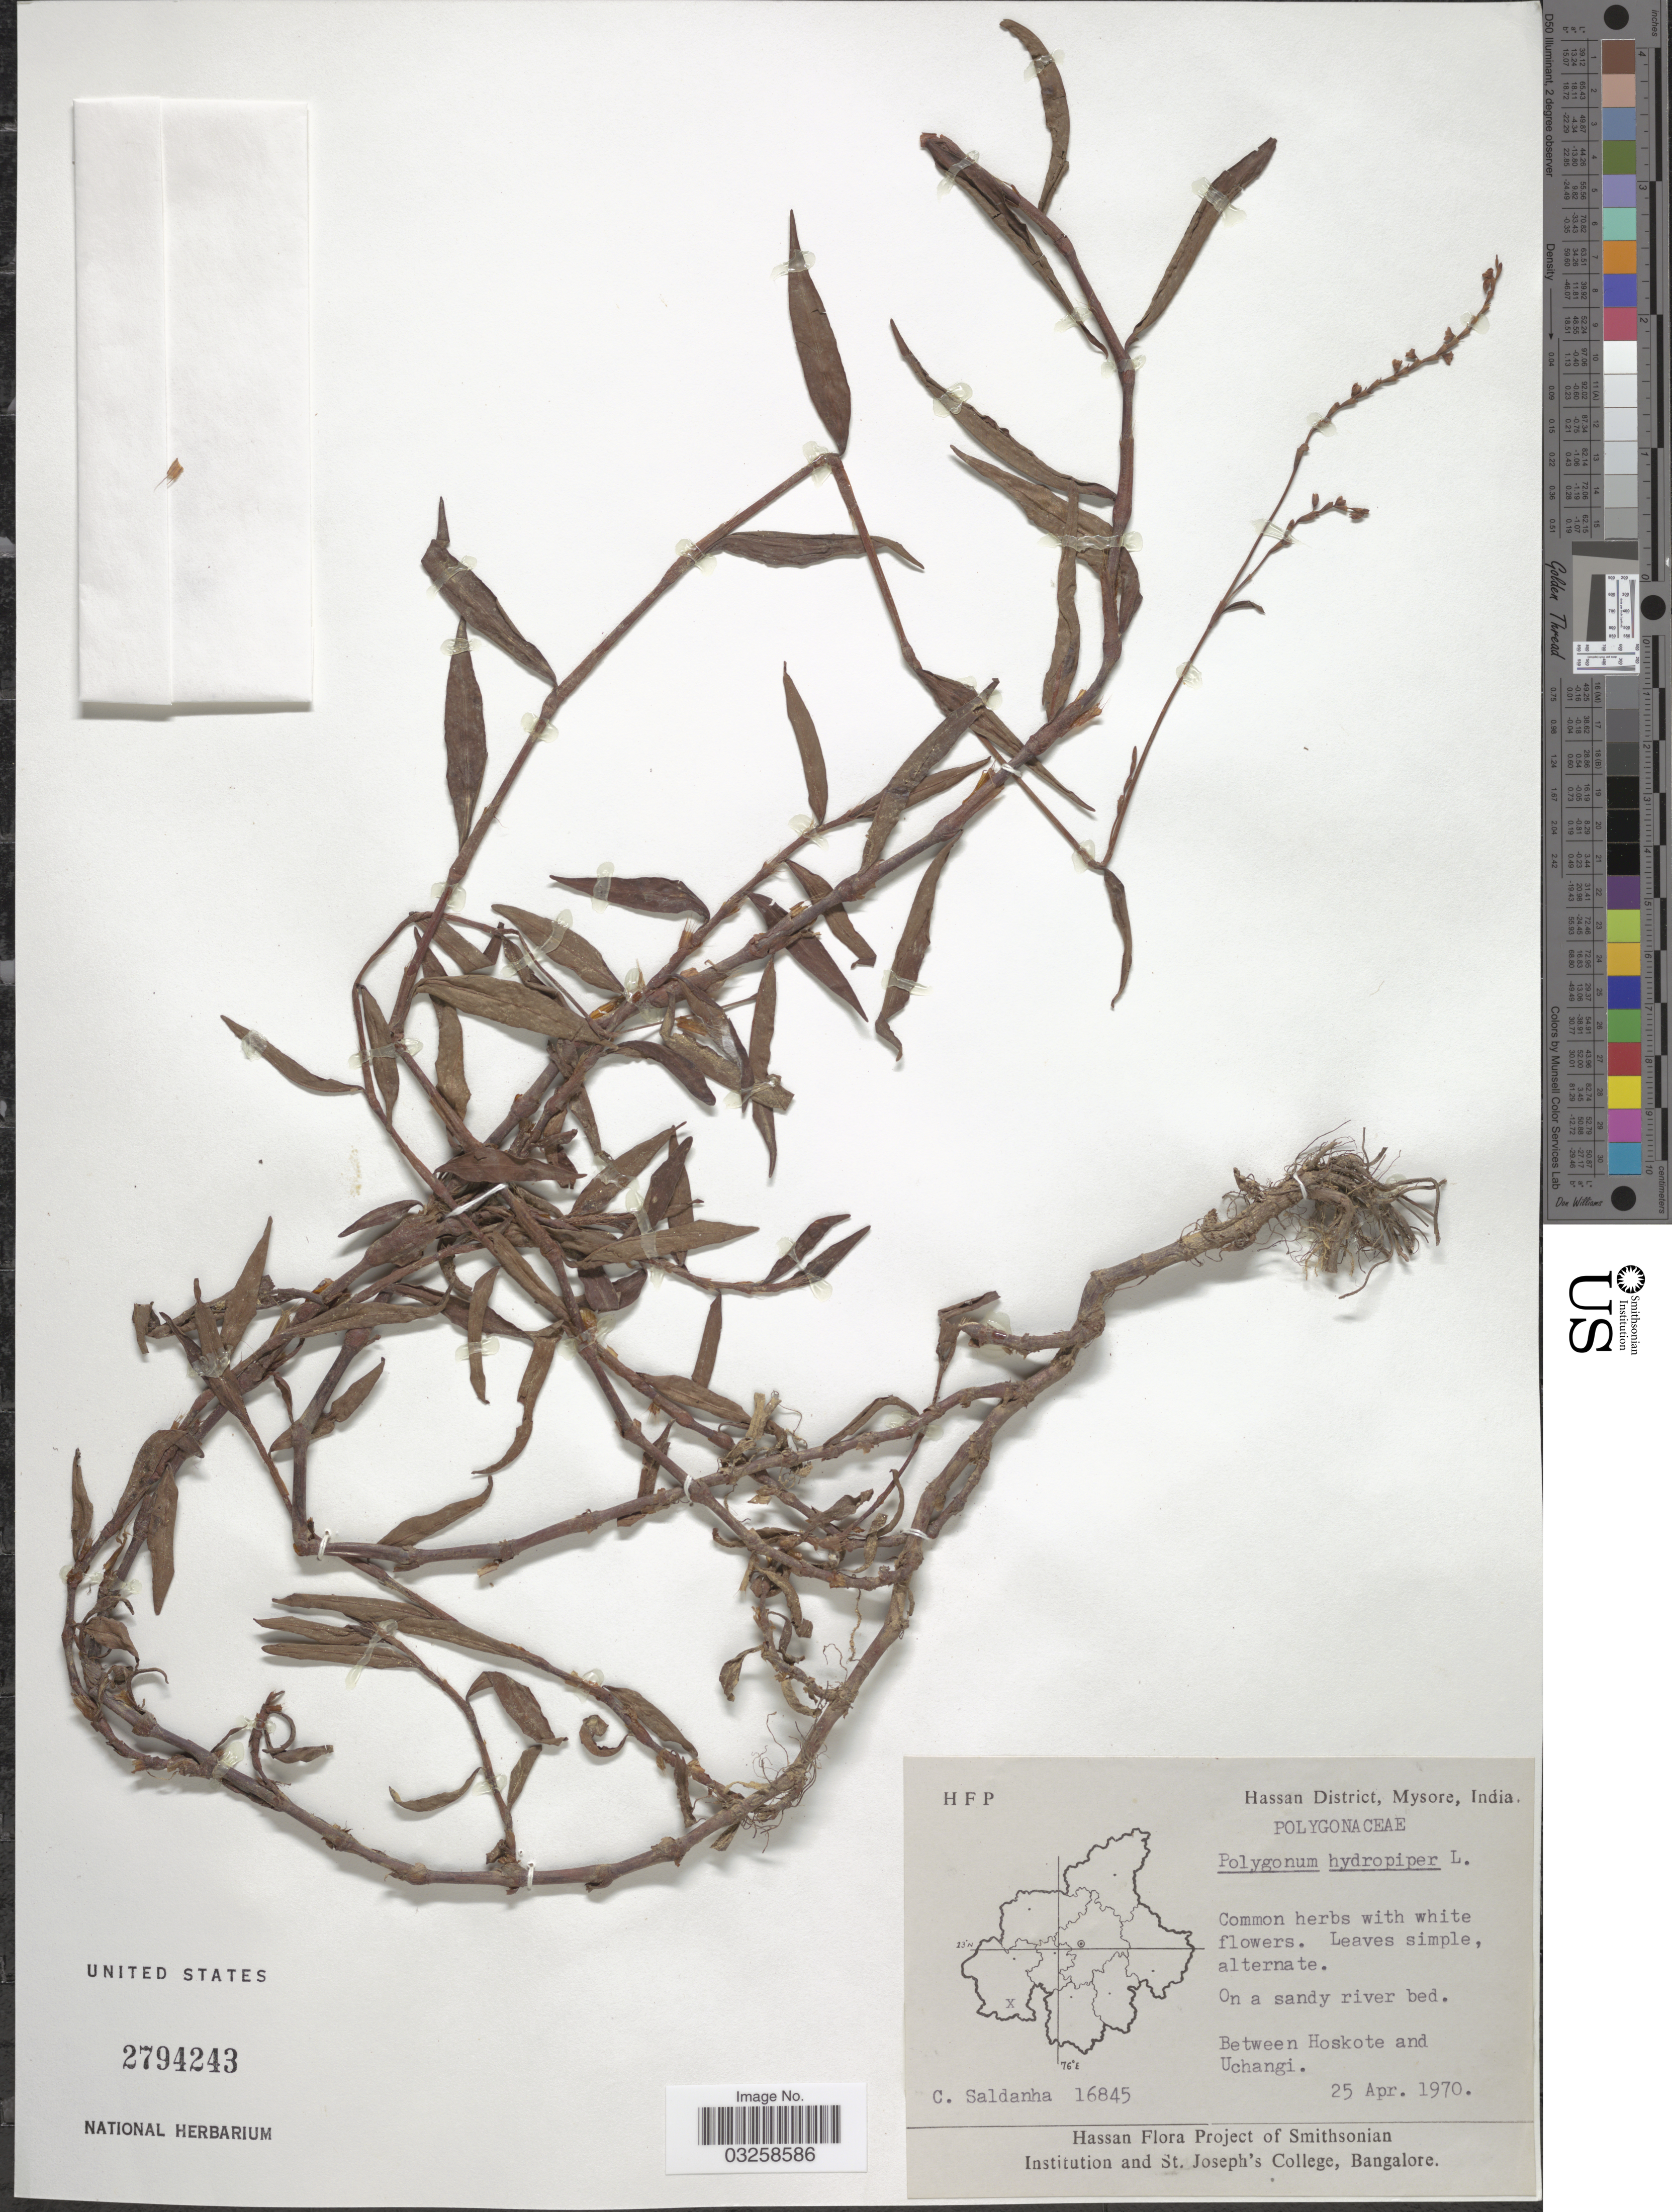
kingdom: Plantae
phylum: Tracheophyta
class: Magnoliopsida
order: Caryophyllales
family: Polygonaceae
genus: Polygonum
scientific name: Polygonum hydropiper var. hydropiper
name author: L.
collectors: C. Saldanha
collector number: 16845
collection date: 1970-04-25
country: India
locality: Hassan District, Mysore. Between Hoskote and Uchangi.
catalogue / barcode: US 2794243